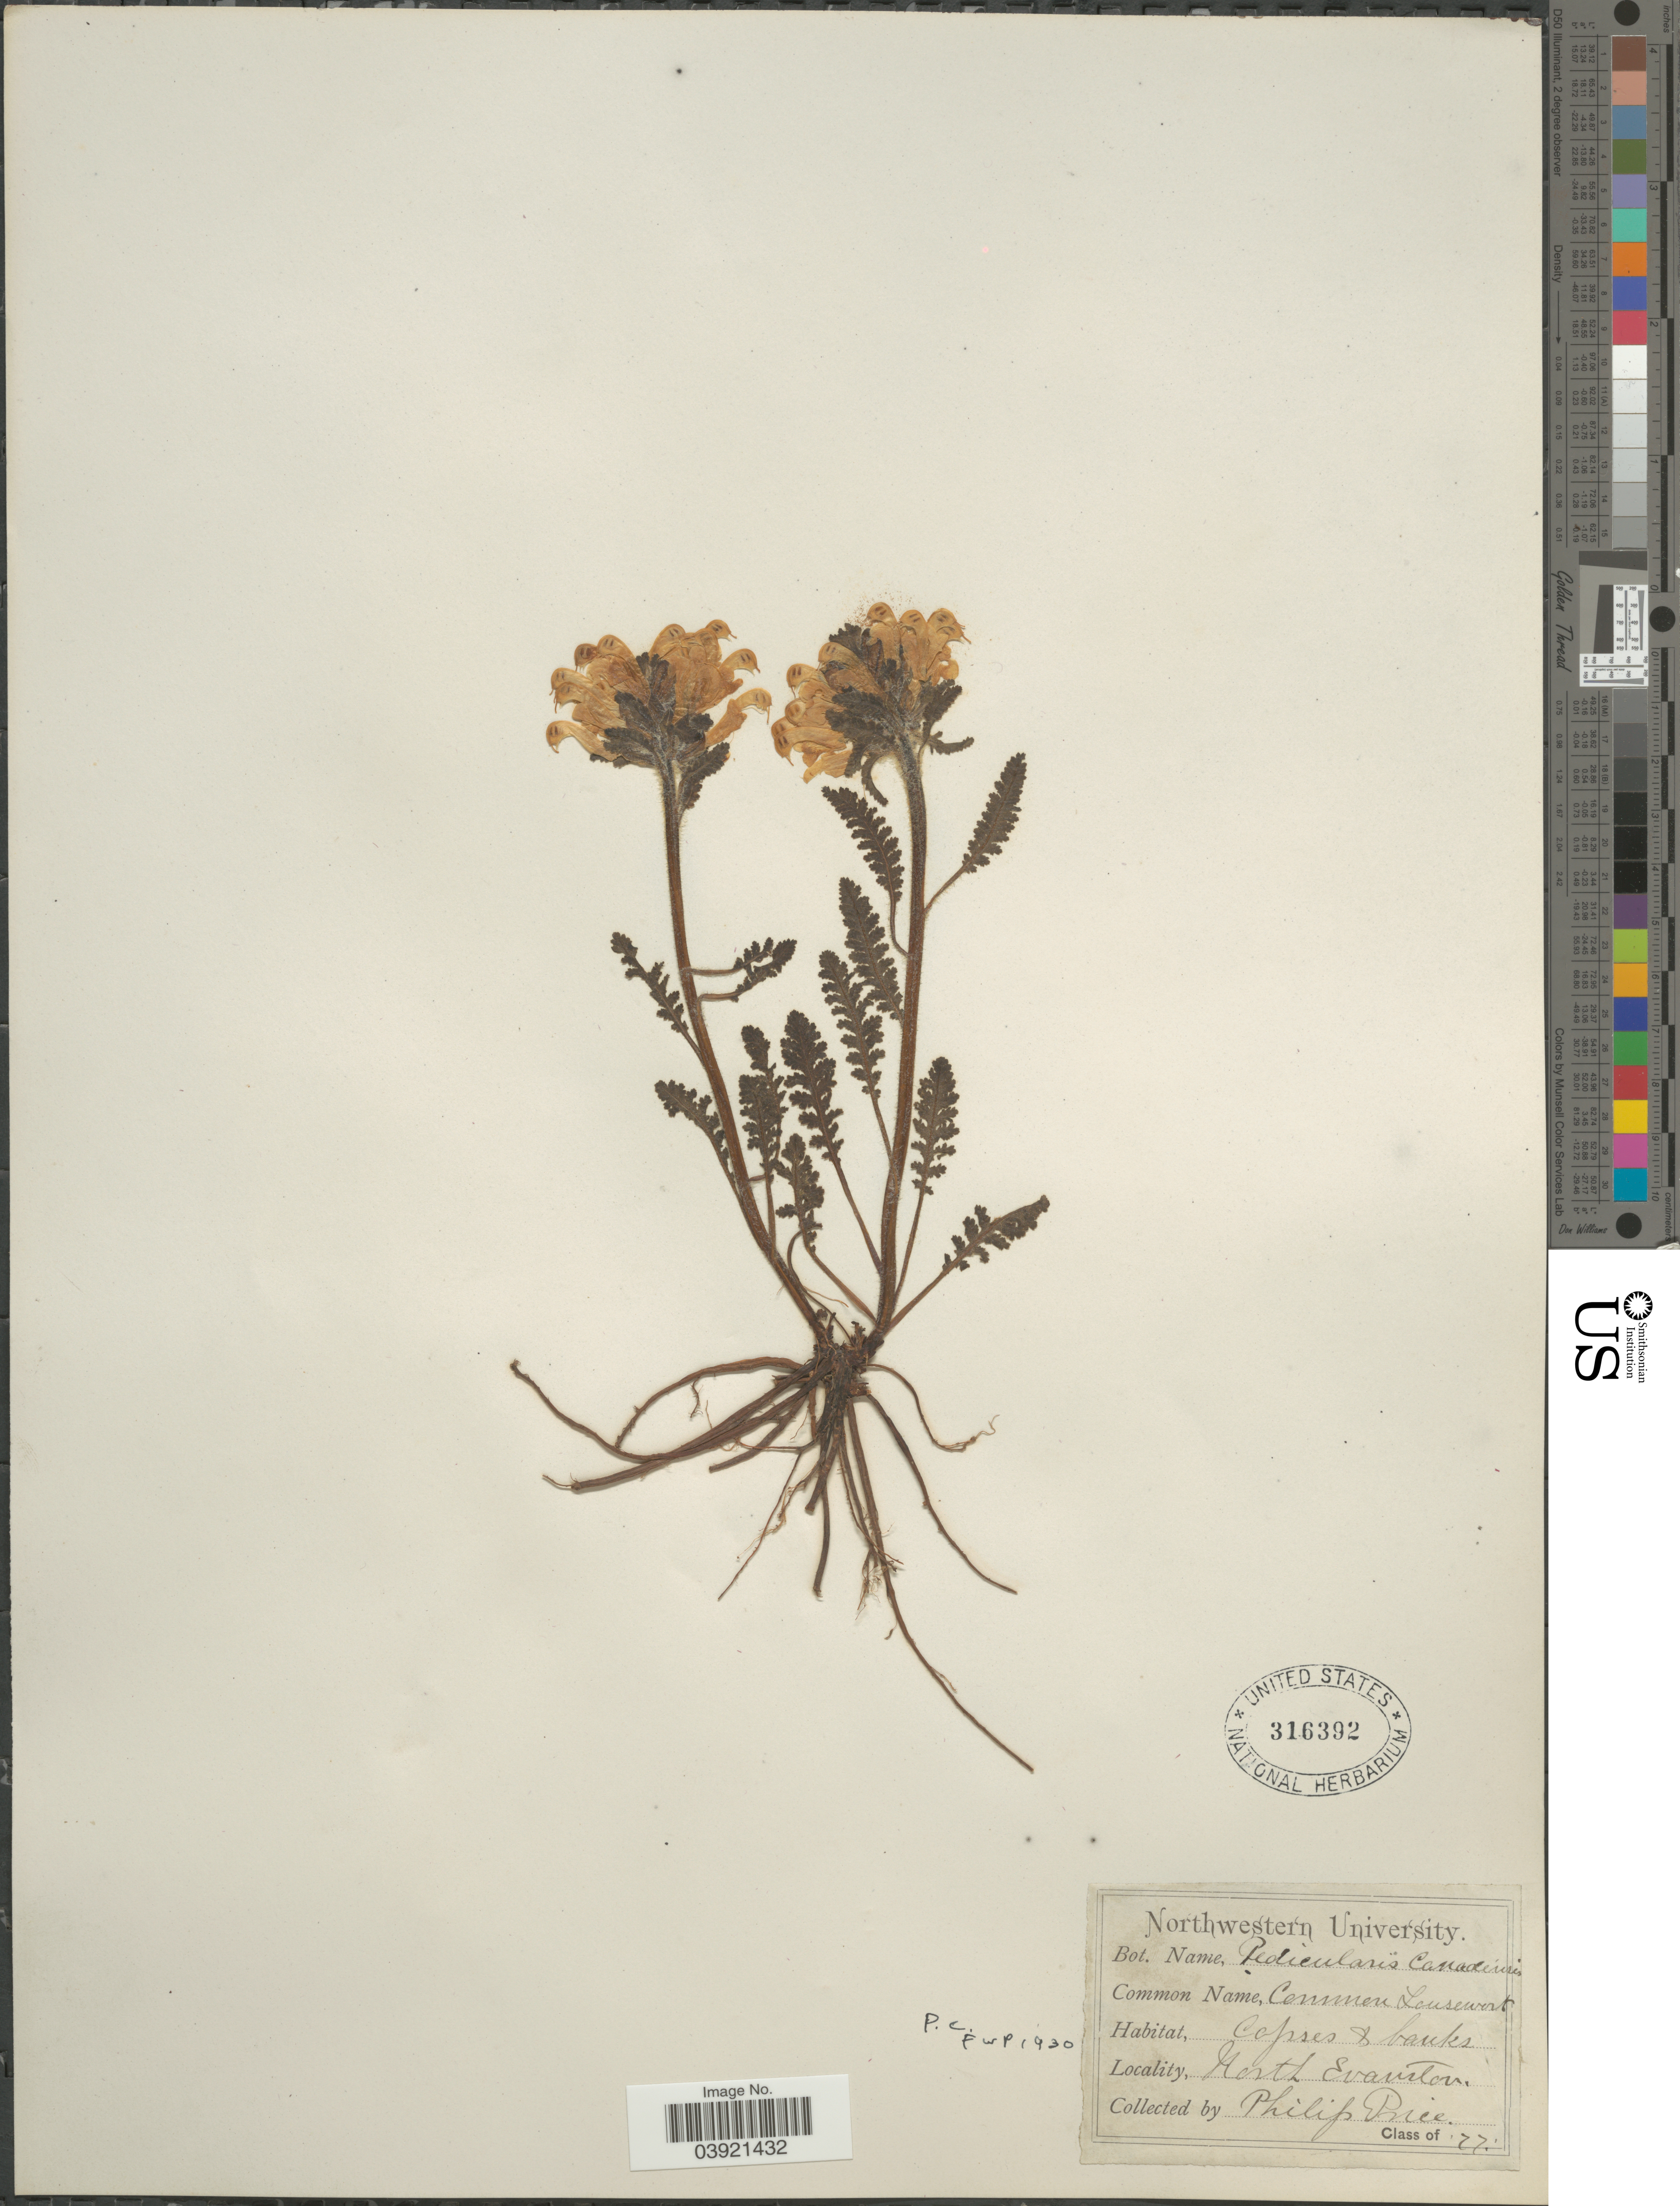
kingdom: Plantae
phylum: Tracheophyta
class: Magnoliopsida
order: Lamiales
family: Orobanchaceae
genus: Pedicularis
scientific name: Pedicularis canadensis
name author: L.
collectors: P. Price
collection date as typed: Transcribed d/m/y: //77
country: United States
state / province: Illinois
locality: North Evanston.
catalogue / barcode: US 316392